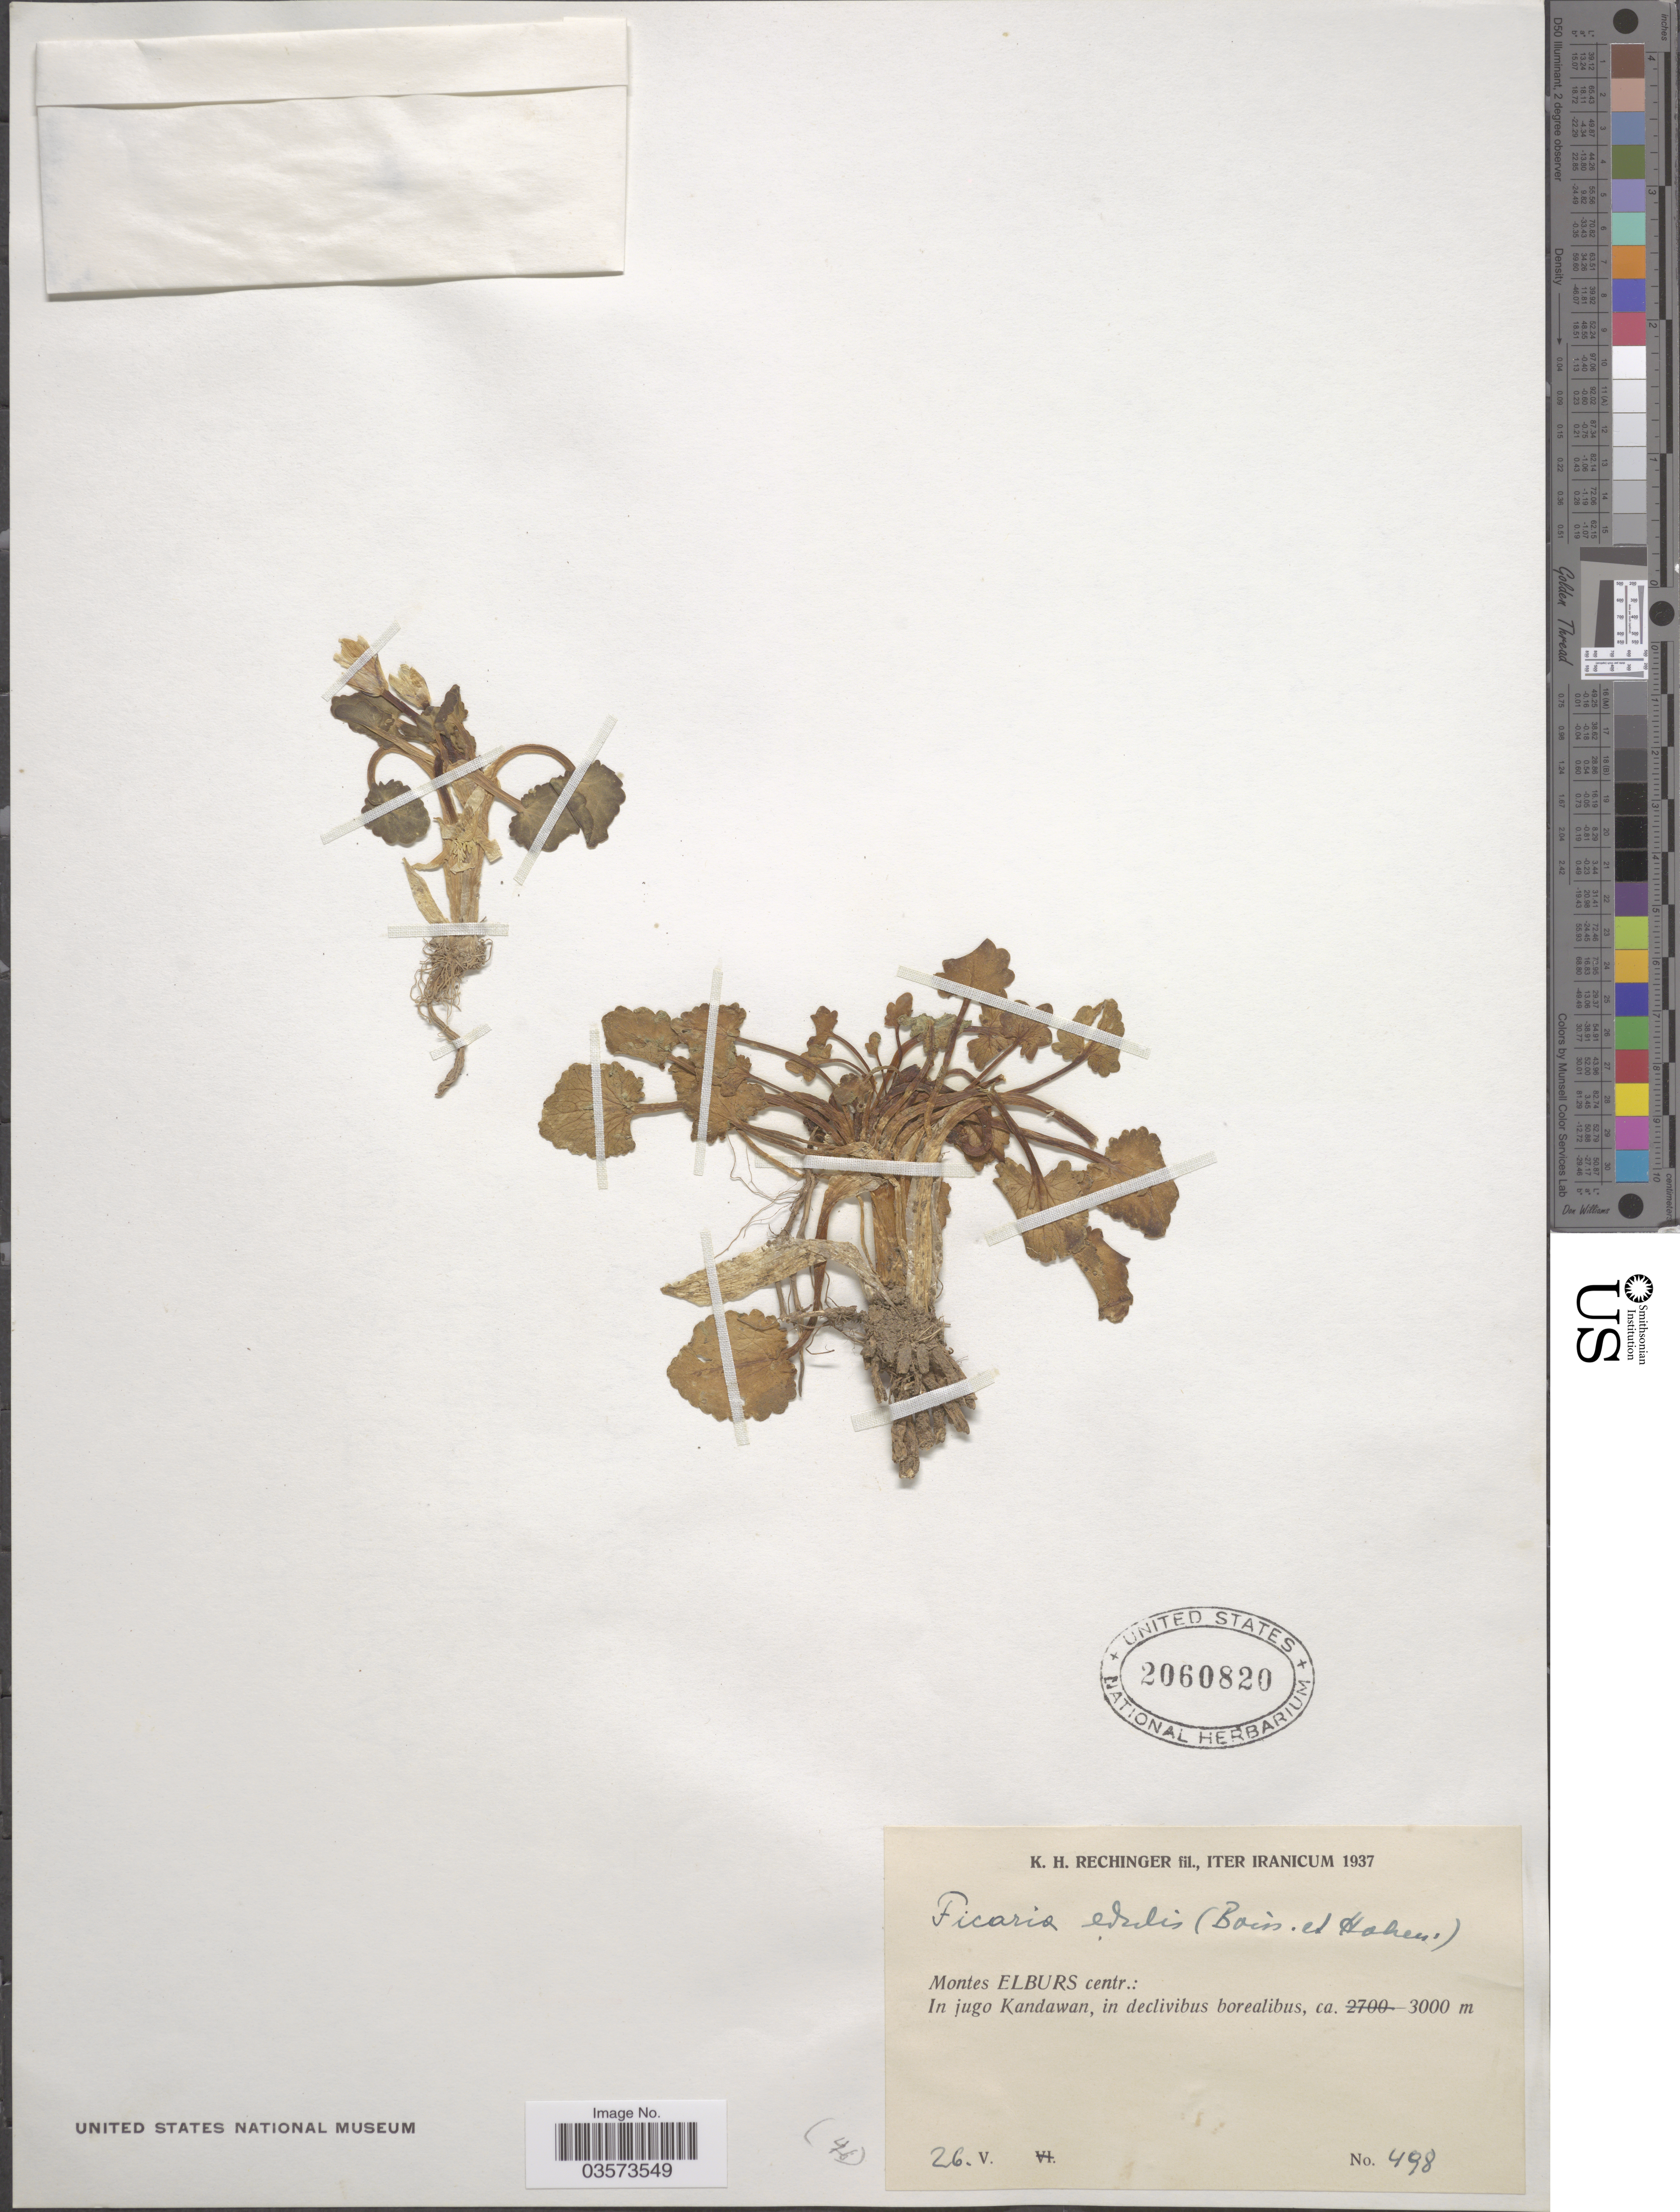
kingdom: Plantae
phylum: Tracheophyta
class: Magnoliopsida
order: Ranunculales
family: Ranunculaceae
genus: Ficaria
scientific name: Ficaria edulis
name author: Grossh.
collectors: K. H. Rechinger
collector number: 498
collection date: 1937-05-26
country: Iran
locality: Montes Elburs centr.: In jugo Kandawan.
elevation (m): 3000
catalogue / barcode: US 2060820